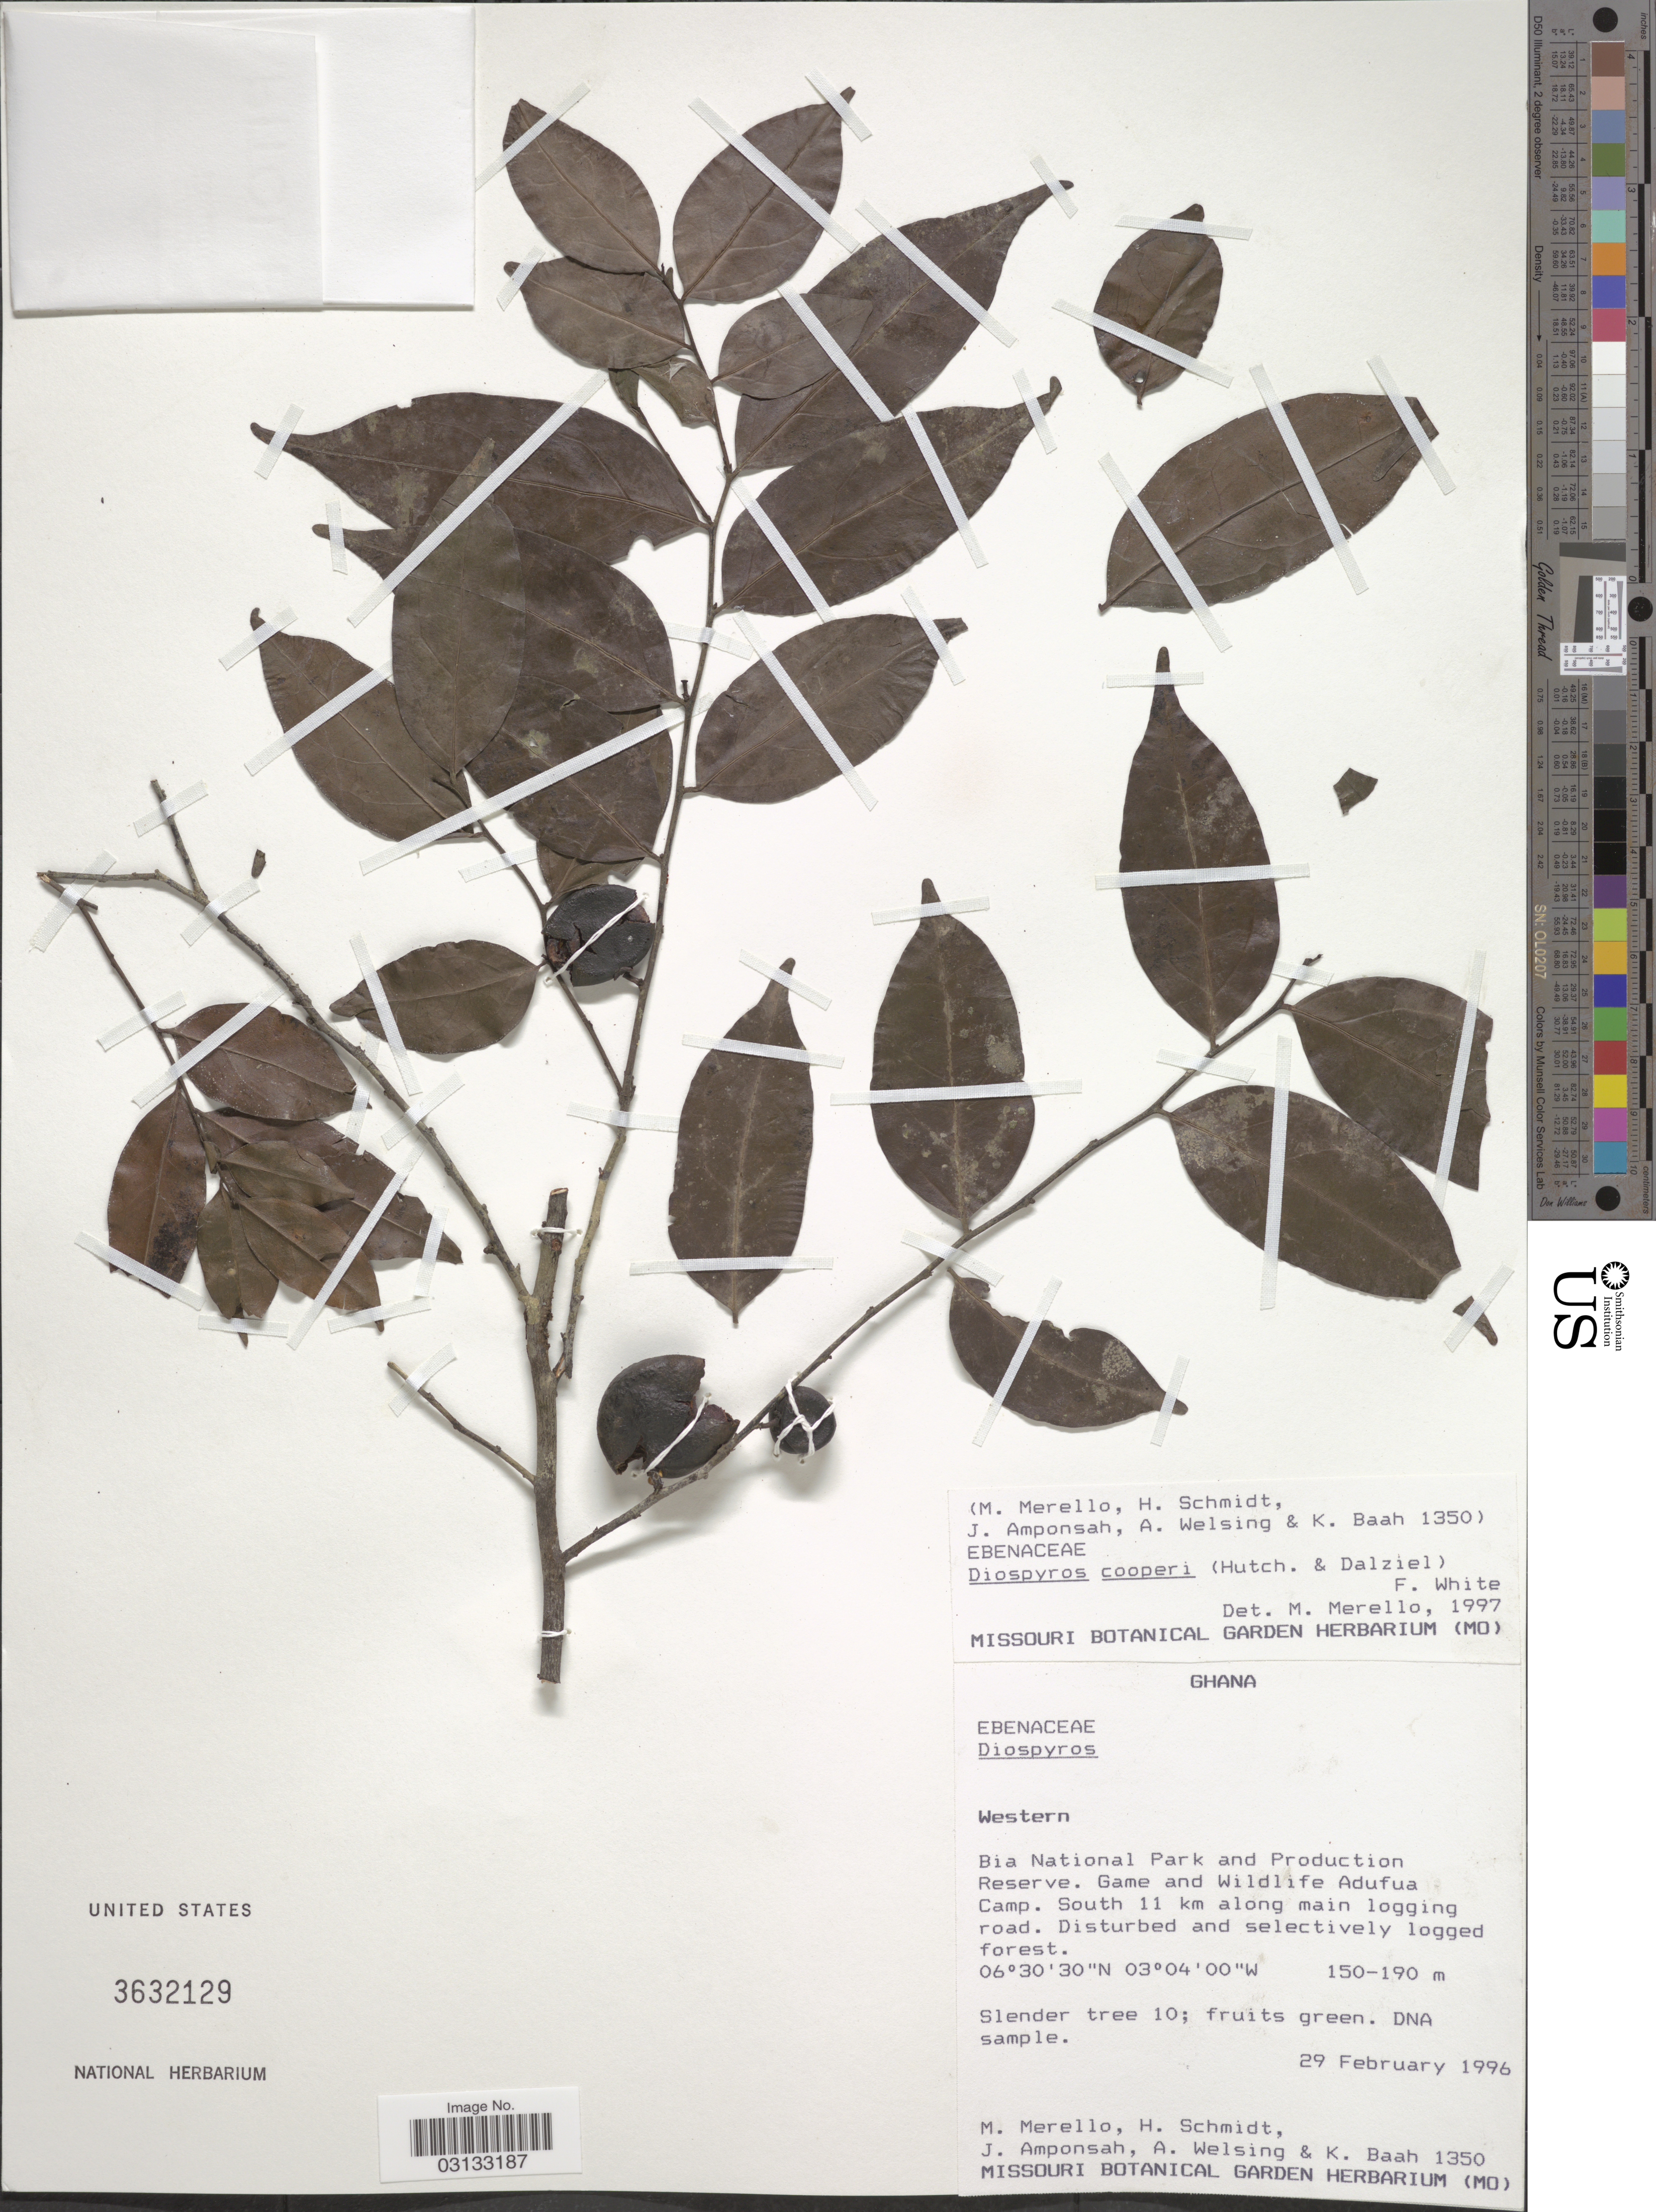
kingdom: Plantae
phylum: Tracheophyta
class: Magnoliopsida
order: Ericales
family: Ebenaceae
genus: Diospyros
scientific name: Diospyros cooperi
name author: (Hutch. & Dalziel) F. White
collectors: M. Merello, H. Schmidt, J. Amponsah, A. Welsing & K. Baah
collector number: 1350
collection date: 1996-02-29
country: Ghana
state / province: Western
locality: Western, Bia National Park and Production Reserve, Game and Wildlife Adufua Camp, South 11 km along main logging road.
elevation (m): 150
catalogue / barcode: US 3632129